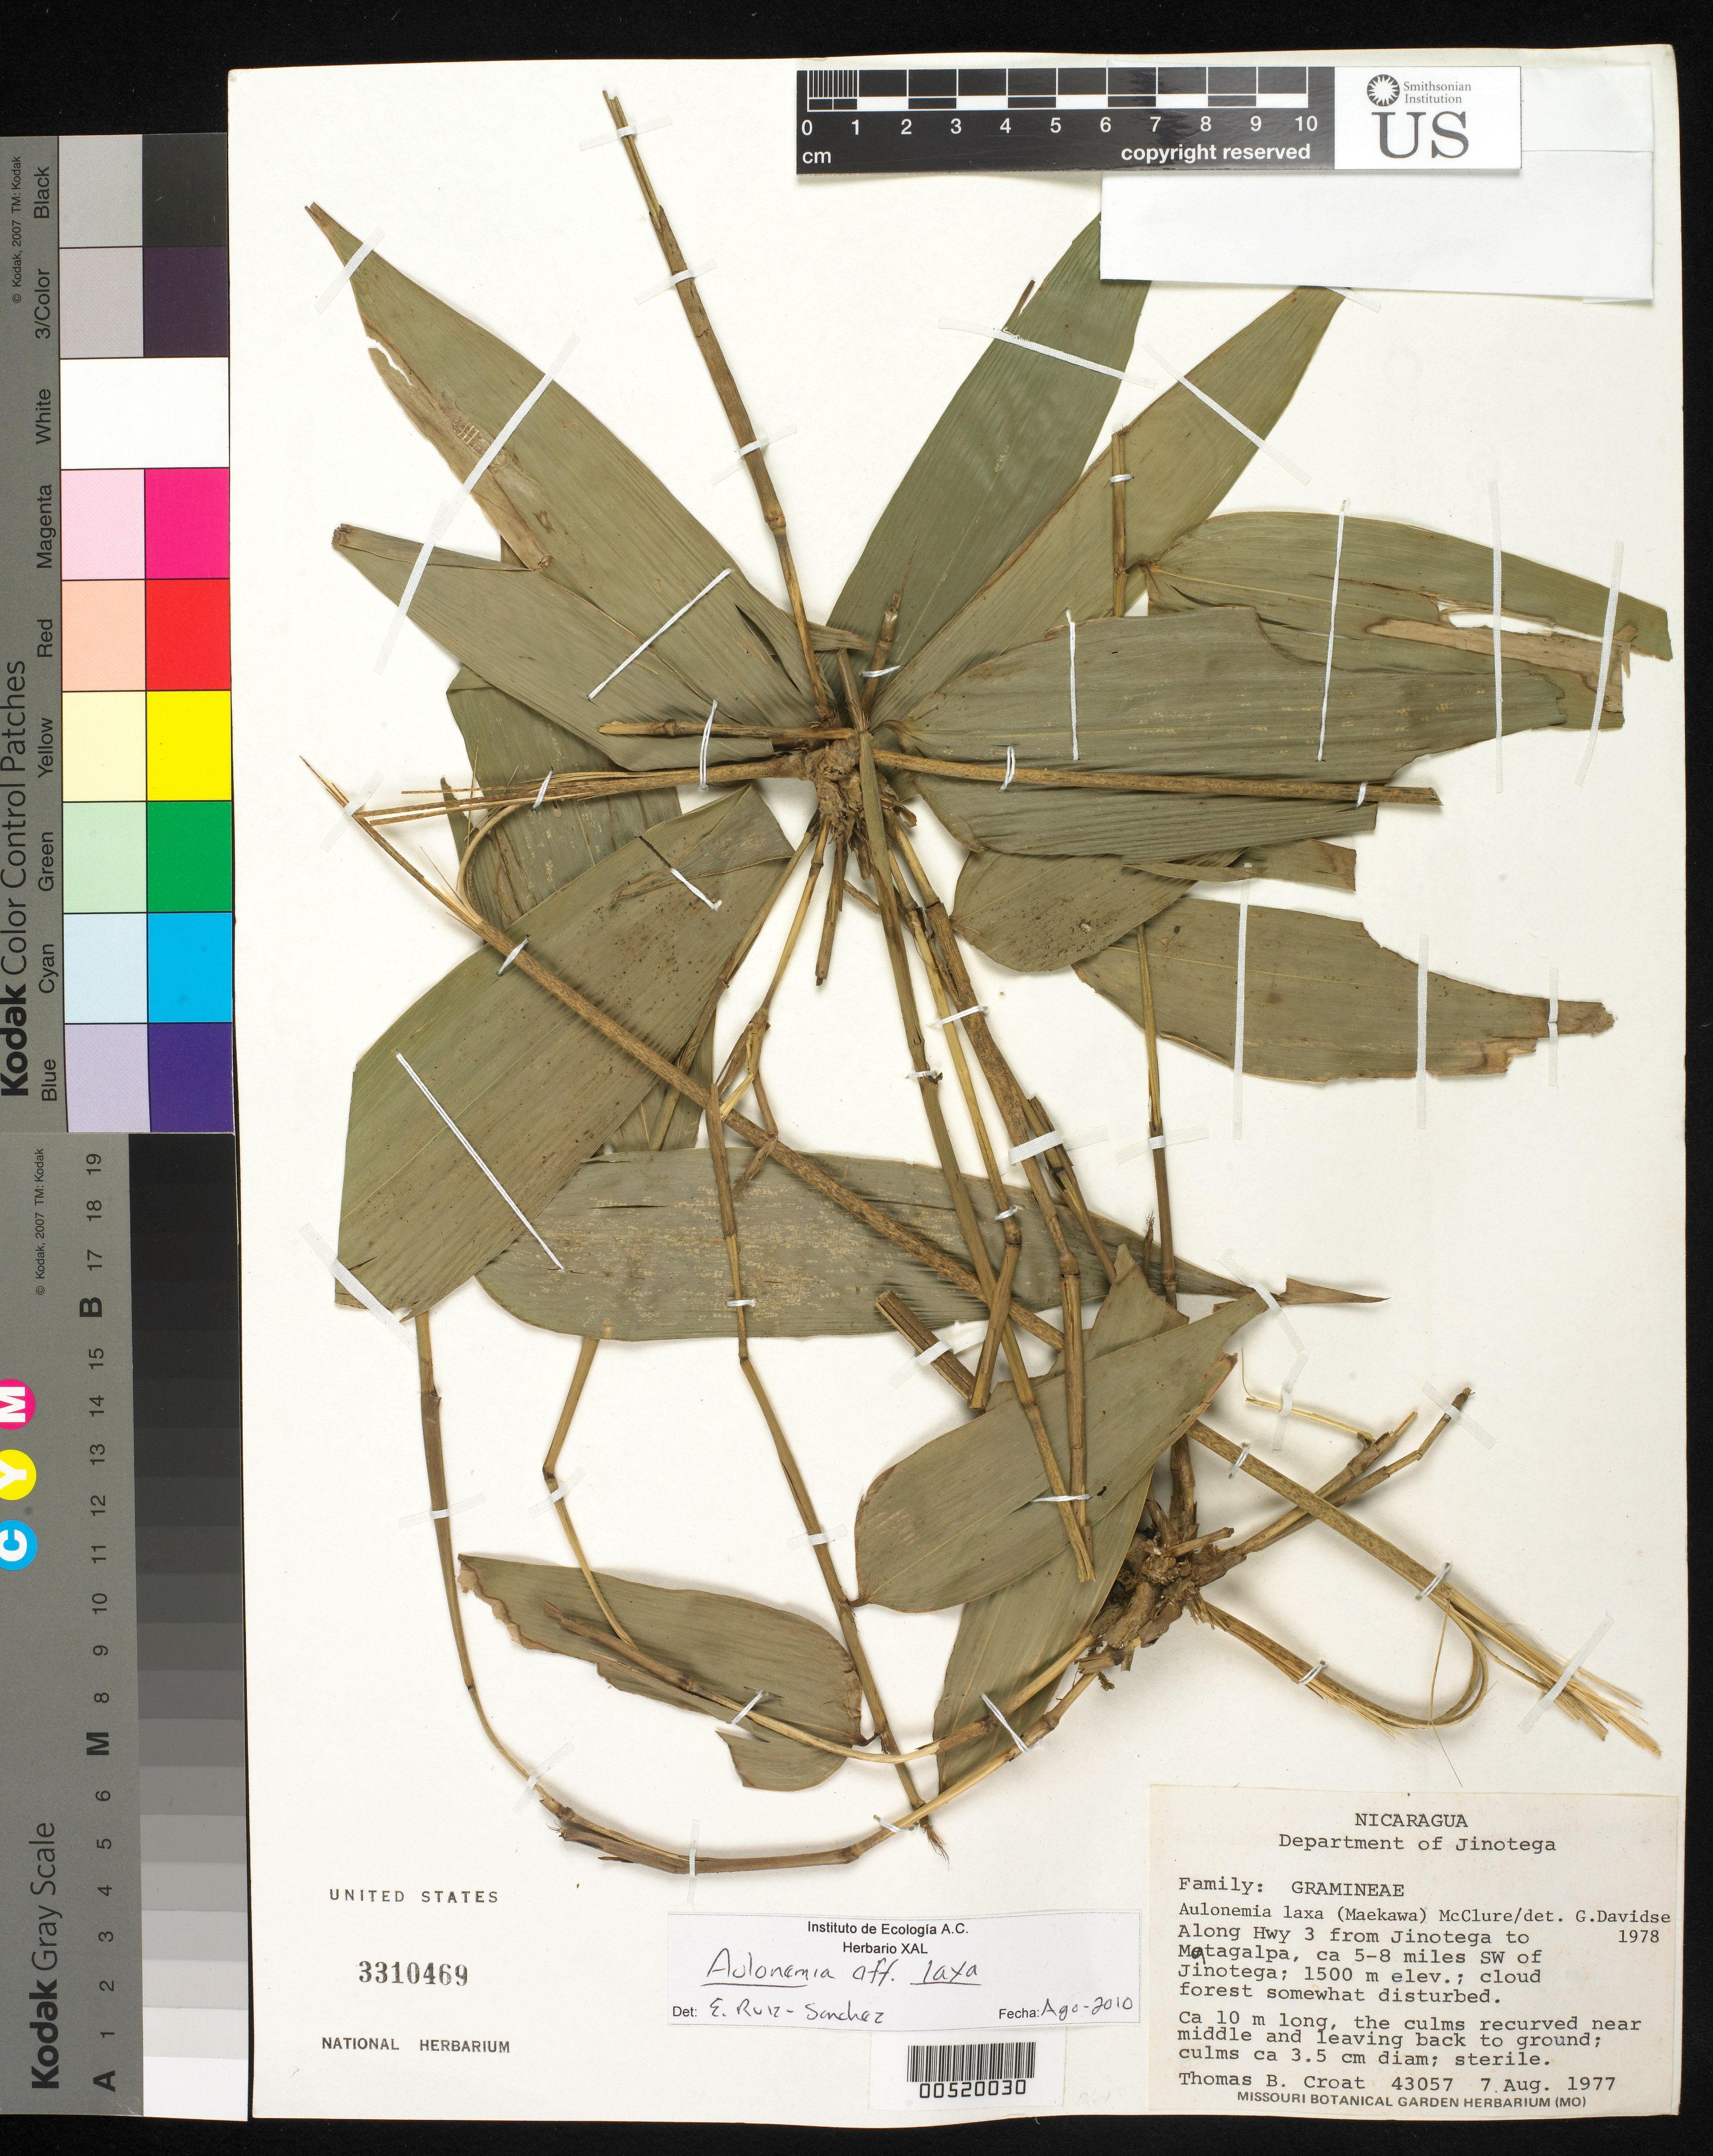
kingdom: Plantae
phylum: Tracheophyta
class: Liliopsida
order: Poales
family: Poaceae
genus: Merostachys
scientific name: Merostachys latifolia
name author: R.W. Pohl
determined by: Clark, L. G.; Ruíz-Sanchez, E.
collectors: T. B. Croat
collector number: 43057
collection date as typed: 07 Aug 1977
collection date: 1977-08-07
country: Nicaragua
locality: Jinotega to matagalpa, sw of jinotega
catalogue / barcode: US 3310469